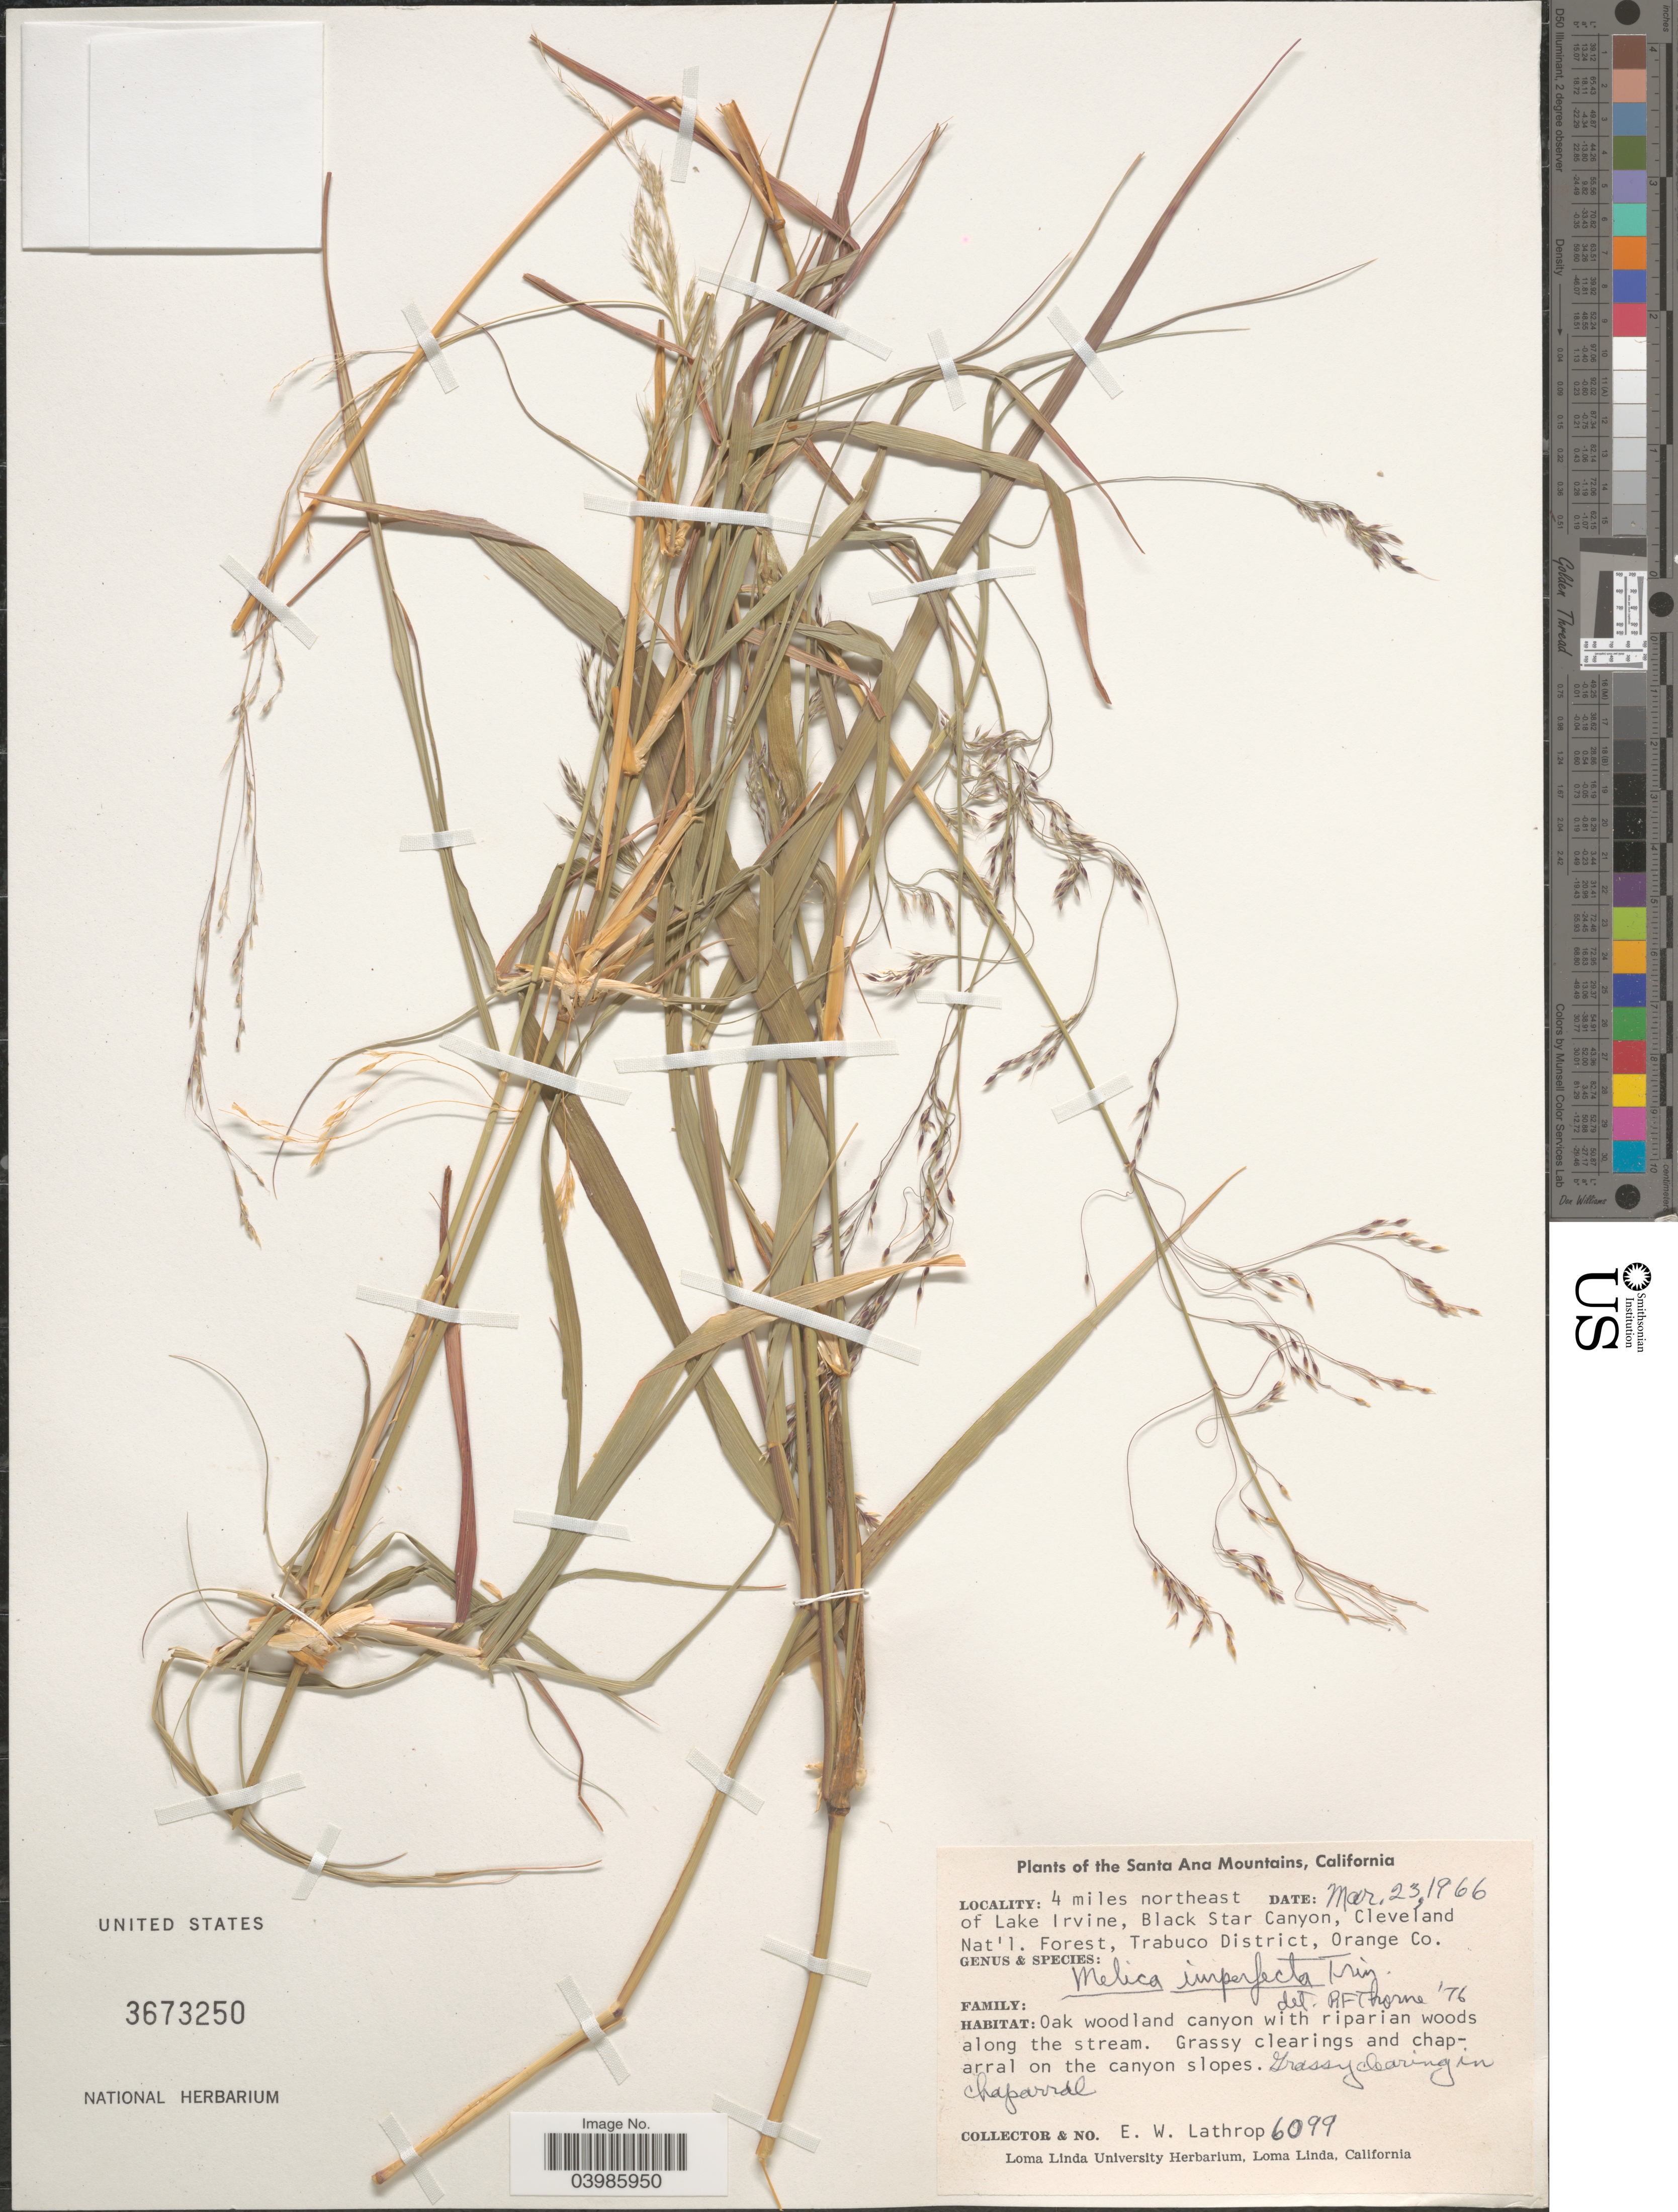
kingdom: Plantae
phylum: Tracheophyta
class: Liliopsida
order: Poales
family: Poaceae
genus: Melica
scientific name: Melica imperfecta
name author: Trin.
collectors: E. W. Lathrop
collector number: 6099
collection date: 1966-03-23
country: United States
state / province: California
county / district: Orange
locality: The Santa Ana Mountains. 4 miles northeast of Lake Irvine, Black Star Canyon, Cleveland Nat'l. Forest, Trabuco District, Orange Co.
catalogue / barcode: US 3673250